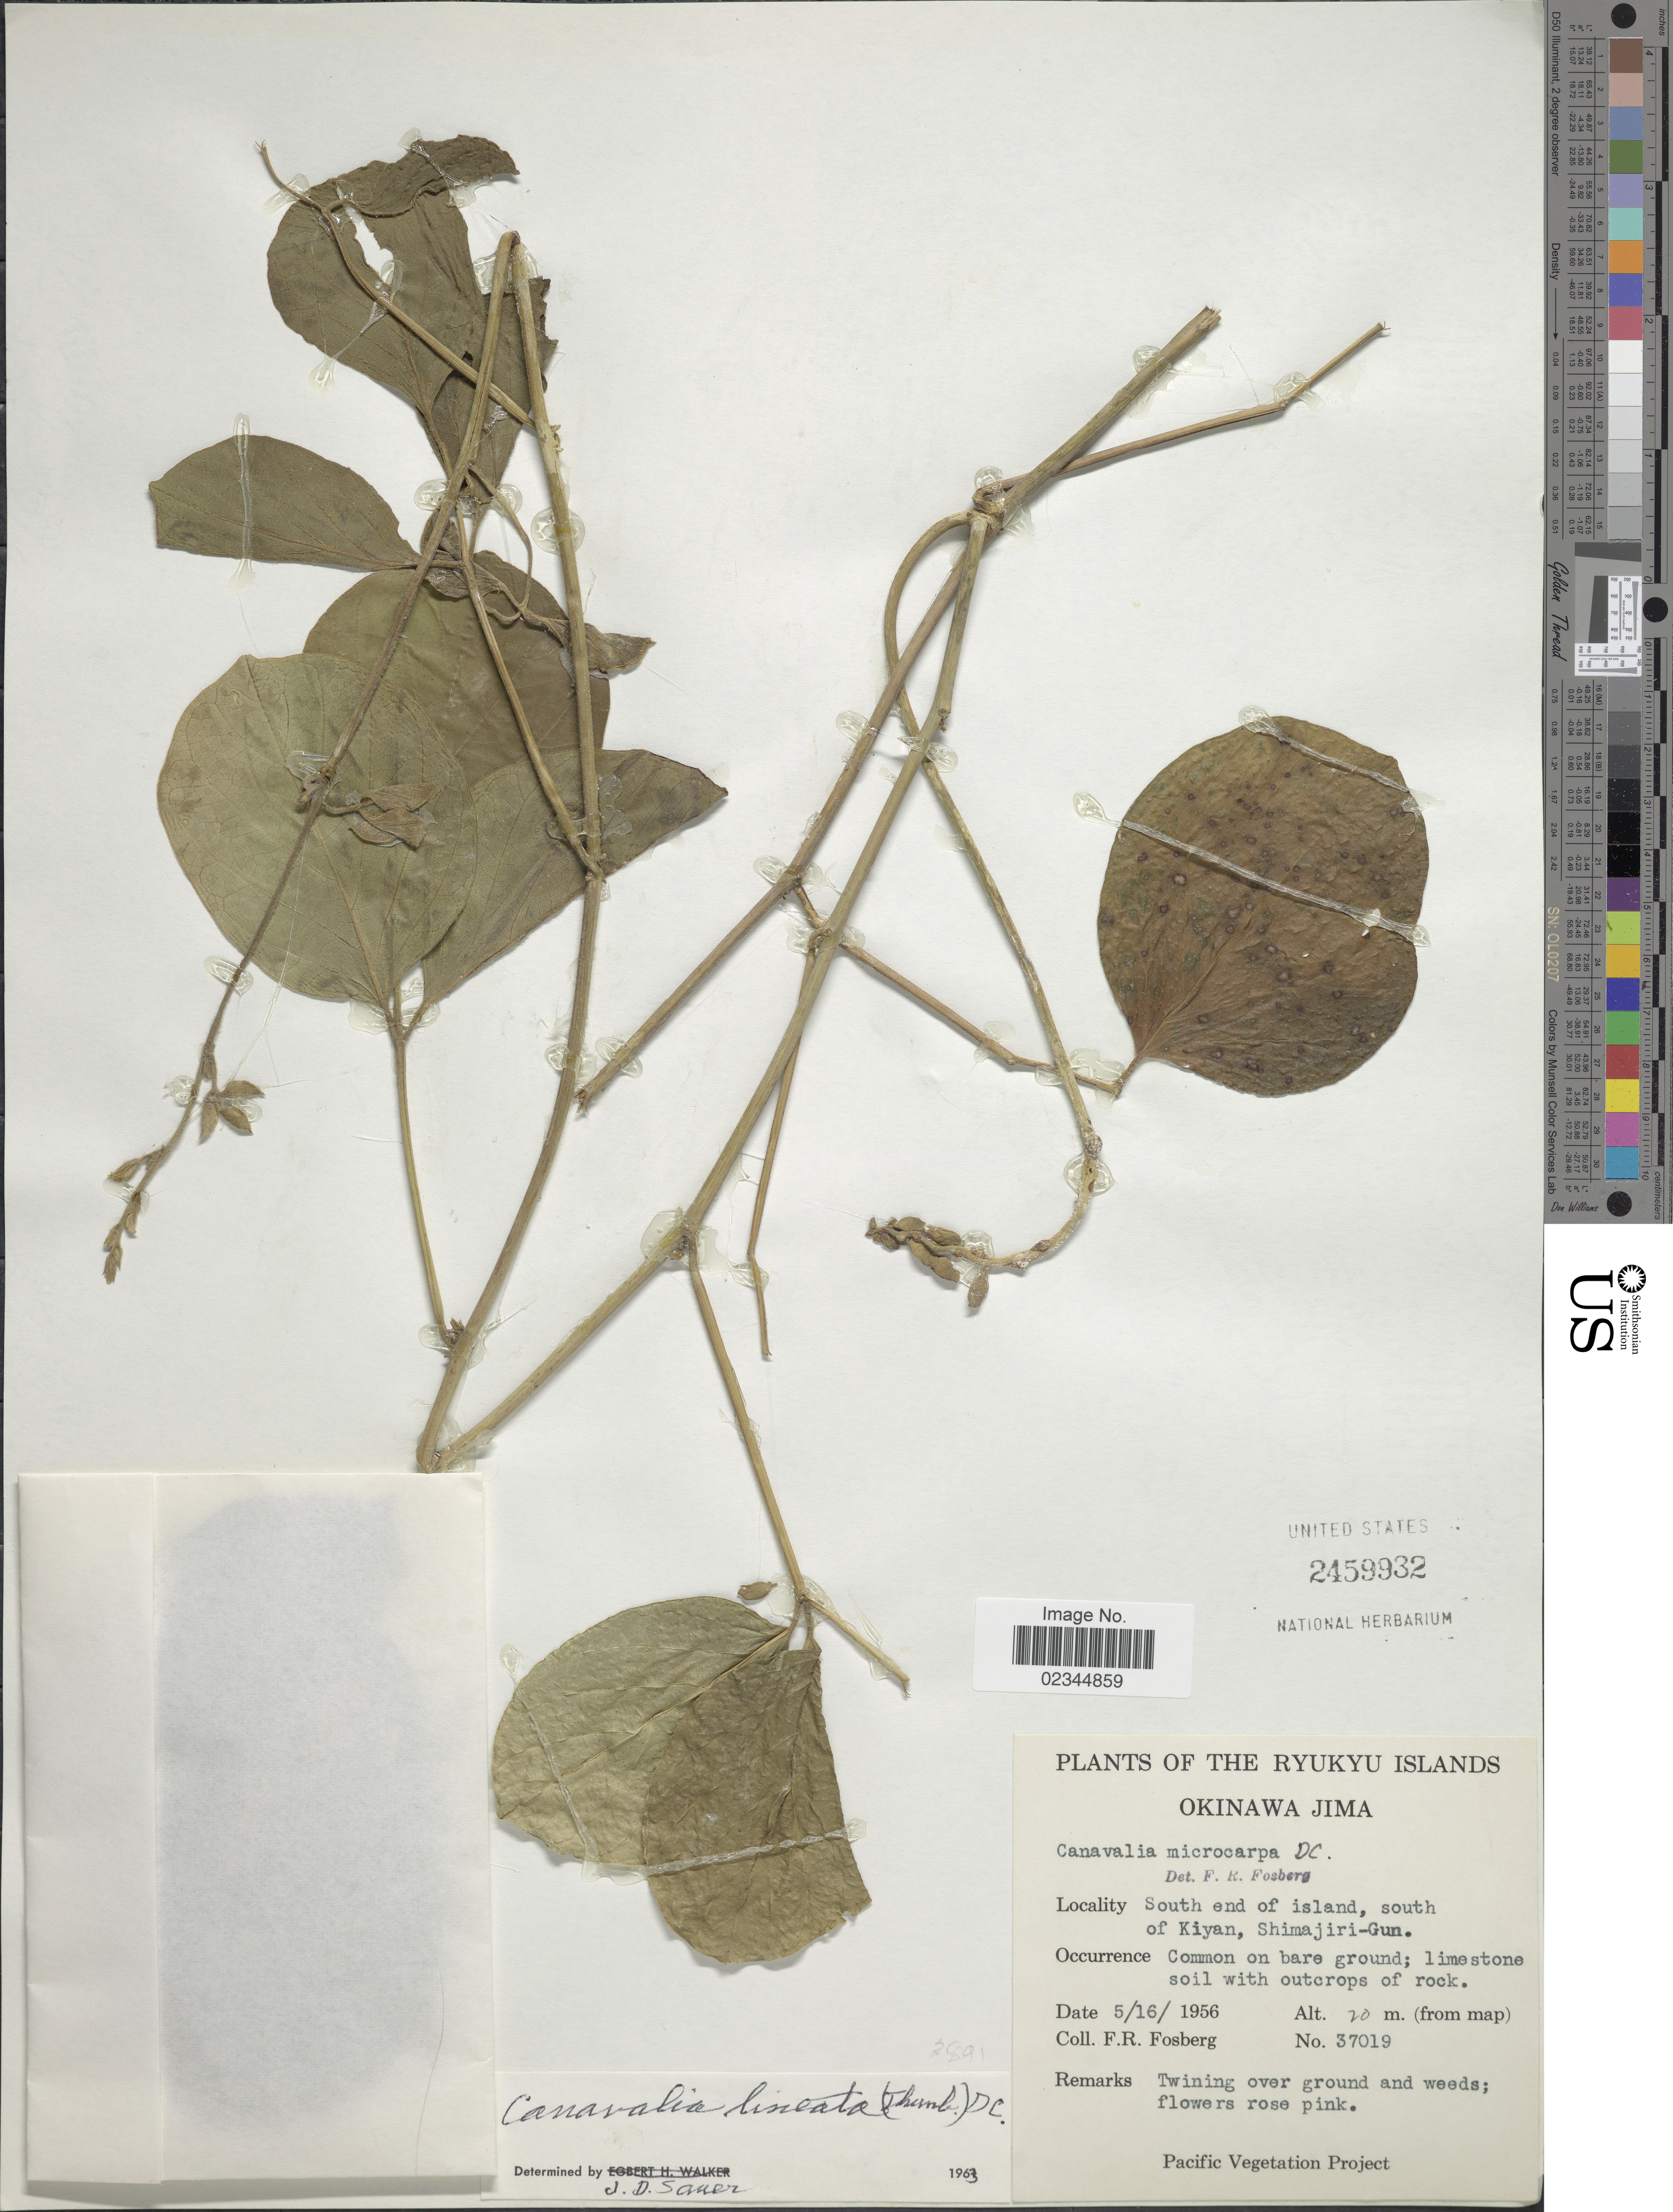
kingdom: Plantae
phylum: Tracheophyta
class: Magnoliopsida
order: Fabales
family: Fabaceae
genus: Canavalia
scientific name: Canavalia lineata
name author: (Thunb.) DC.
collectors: F. R. Fosberg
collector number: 37019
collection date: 1956-05-16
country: Japan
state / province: Okinawa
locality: The Ryukyu Islands, Okinawa Jima, south end of island, south of Kiyan, Shimajiri-Gun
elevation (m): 20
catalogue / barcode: US 2459932